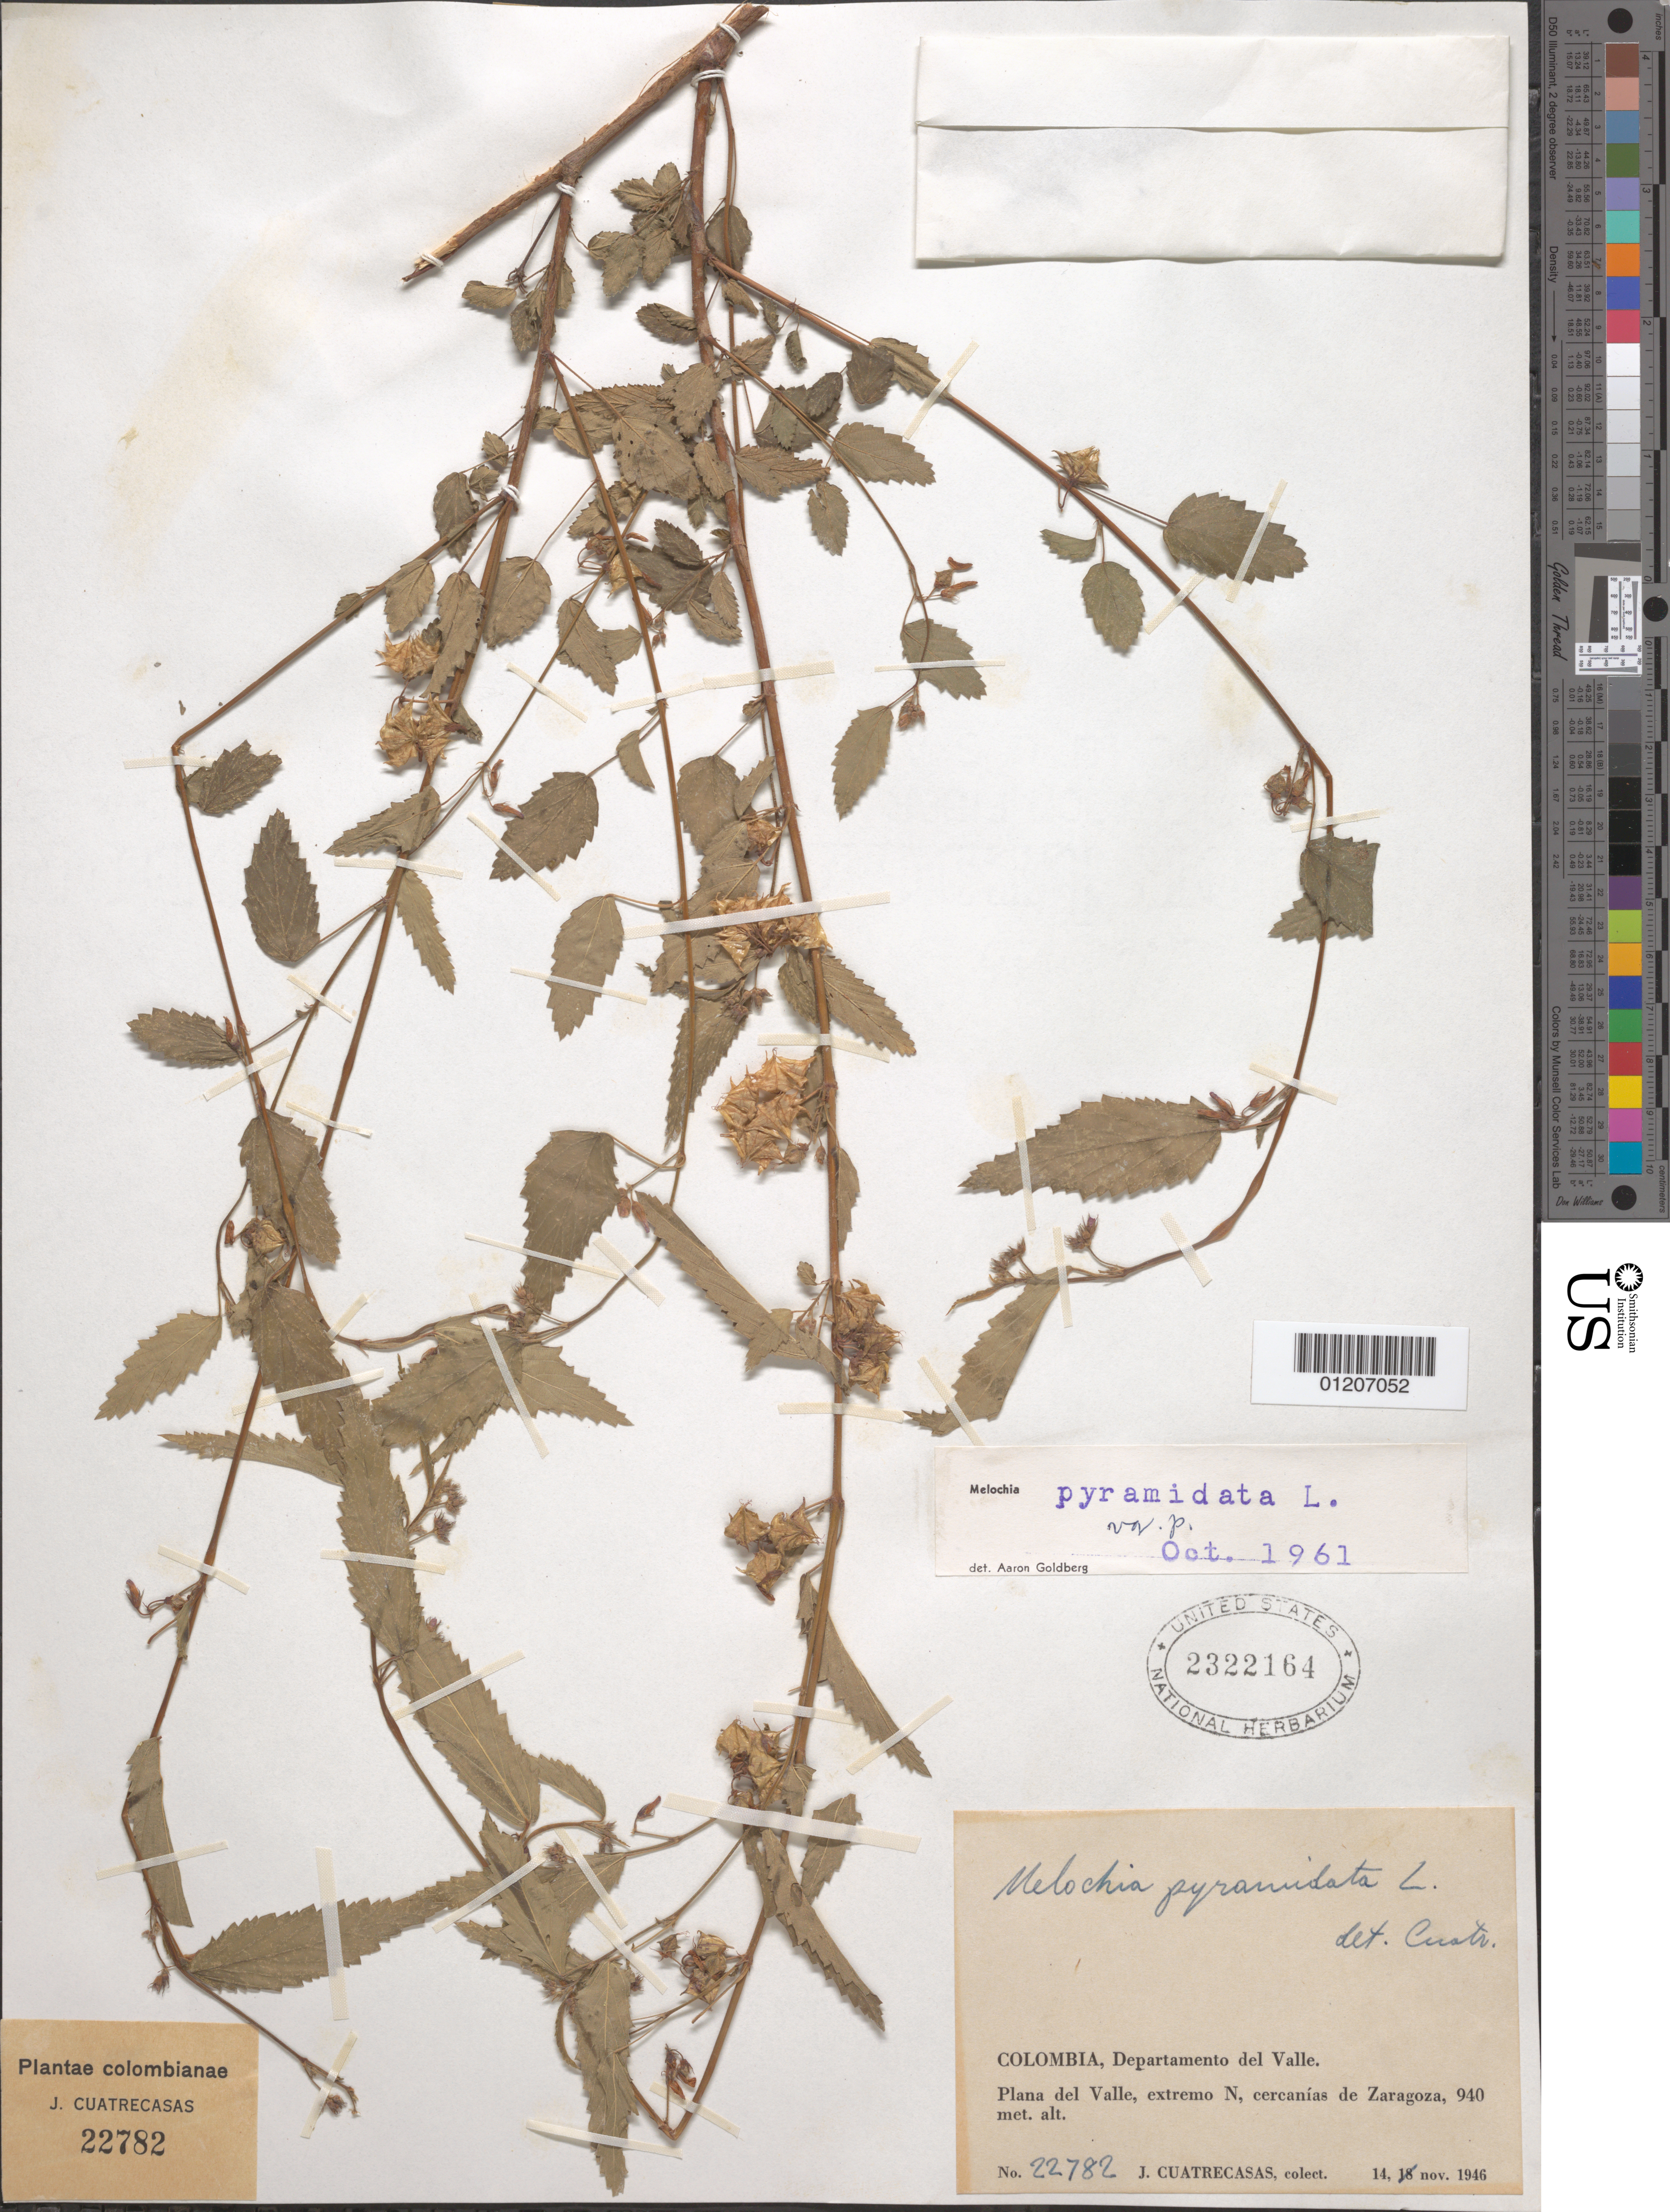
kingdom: Plantae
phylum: Tracheophyta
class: Magnoliopsida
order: Malvales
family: Malvaceae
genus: Melochia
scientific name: Melochia pyramidata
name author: L.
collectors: J. Cuatrecasas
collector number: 22782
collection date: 1946-11-14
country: Colombia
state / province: Valle del Cauca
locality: Departamento del Valle. Plana del Valle, extremo N, cercanías de Zaragoza.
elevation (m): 940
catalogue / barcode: US 2322164